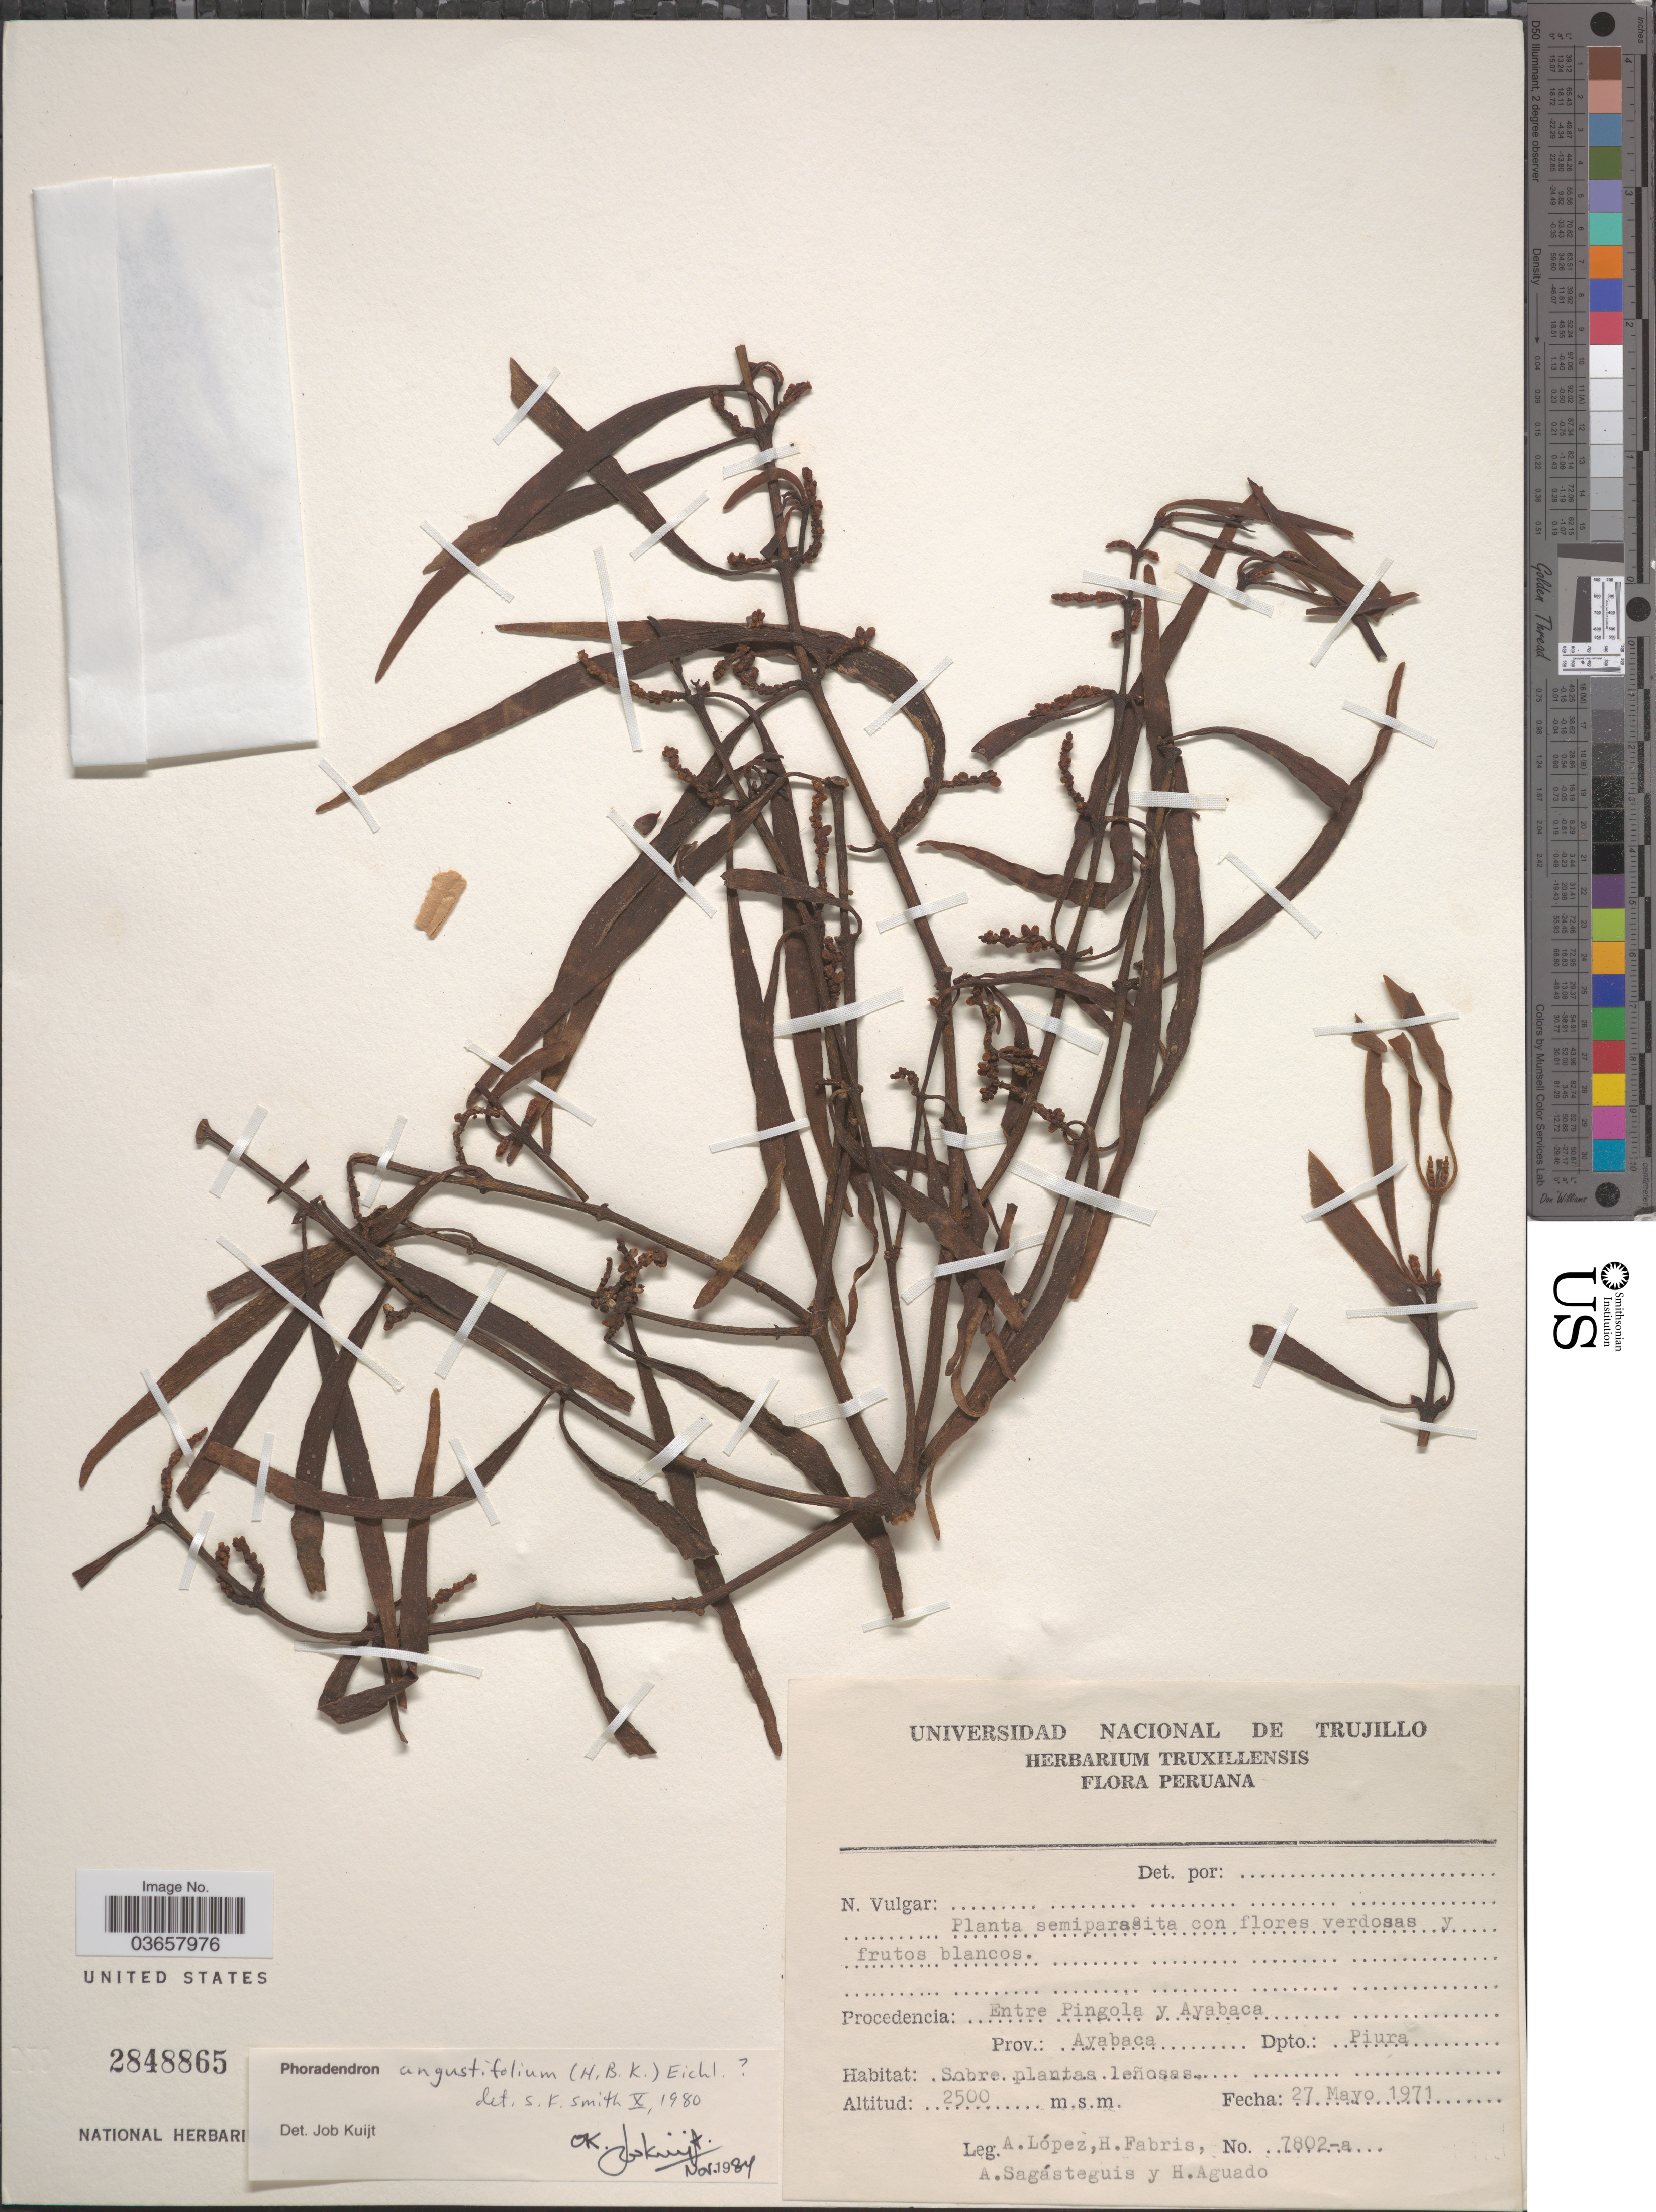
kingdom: Plantae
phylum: Tracheophyta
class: Magnoliopsida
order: Santalales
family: Viscaceae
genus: Phoradendron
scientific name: Phoradendron angustifolium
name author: (Kunth) Eichler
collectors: A. López, H. Fabris, A. Sagastegui & H. Aguado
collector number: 7802-a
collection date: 1971-05-27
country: Peru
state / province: Piura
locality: Procedencia: Enre Pingola y Ayabaca. Prov. Ayabaca. Dpto.: Piura.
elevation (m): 2500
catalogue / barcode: US 2848865